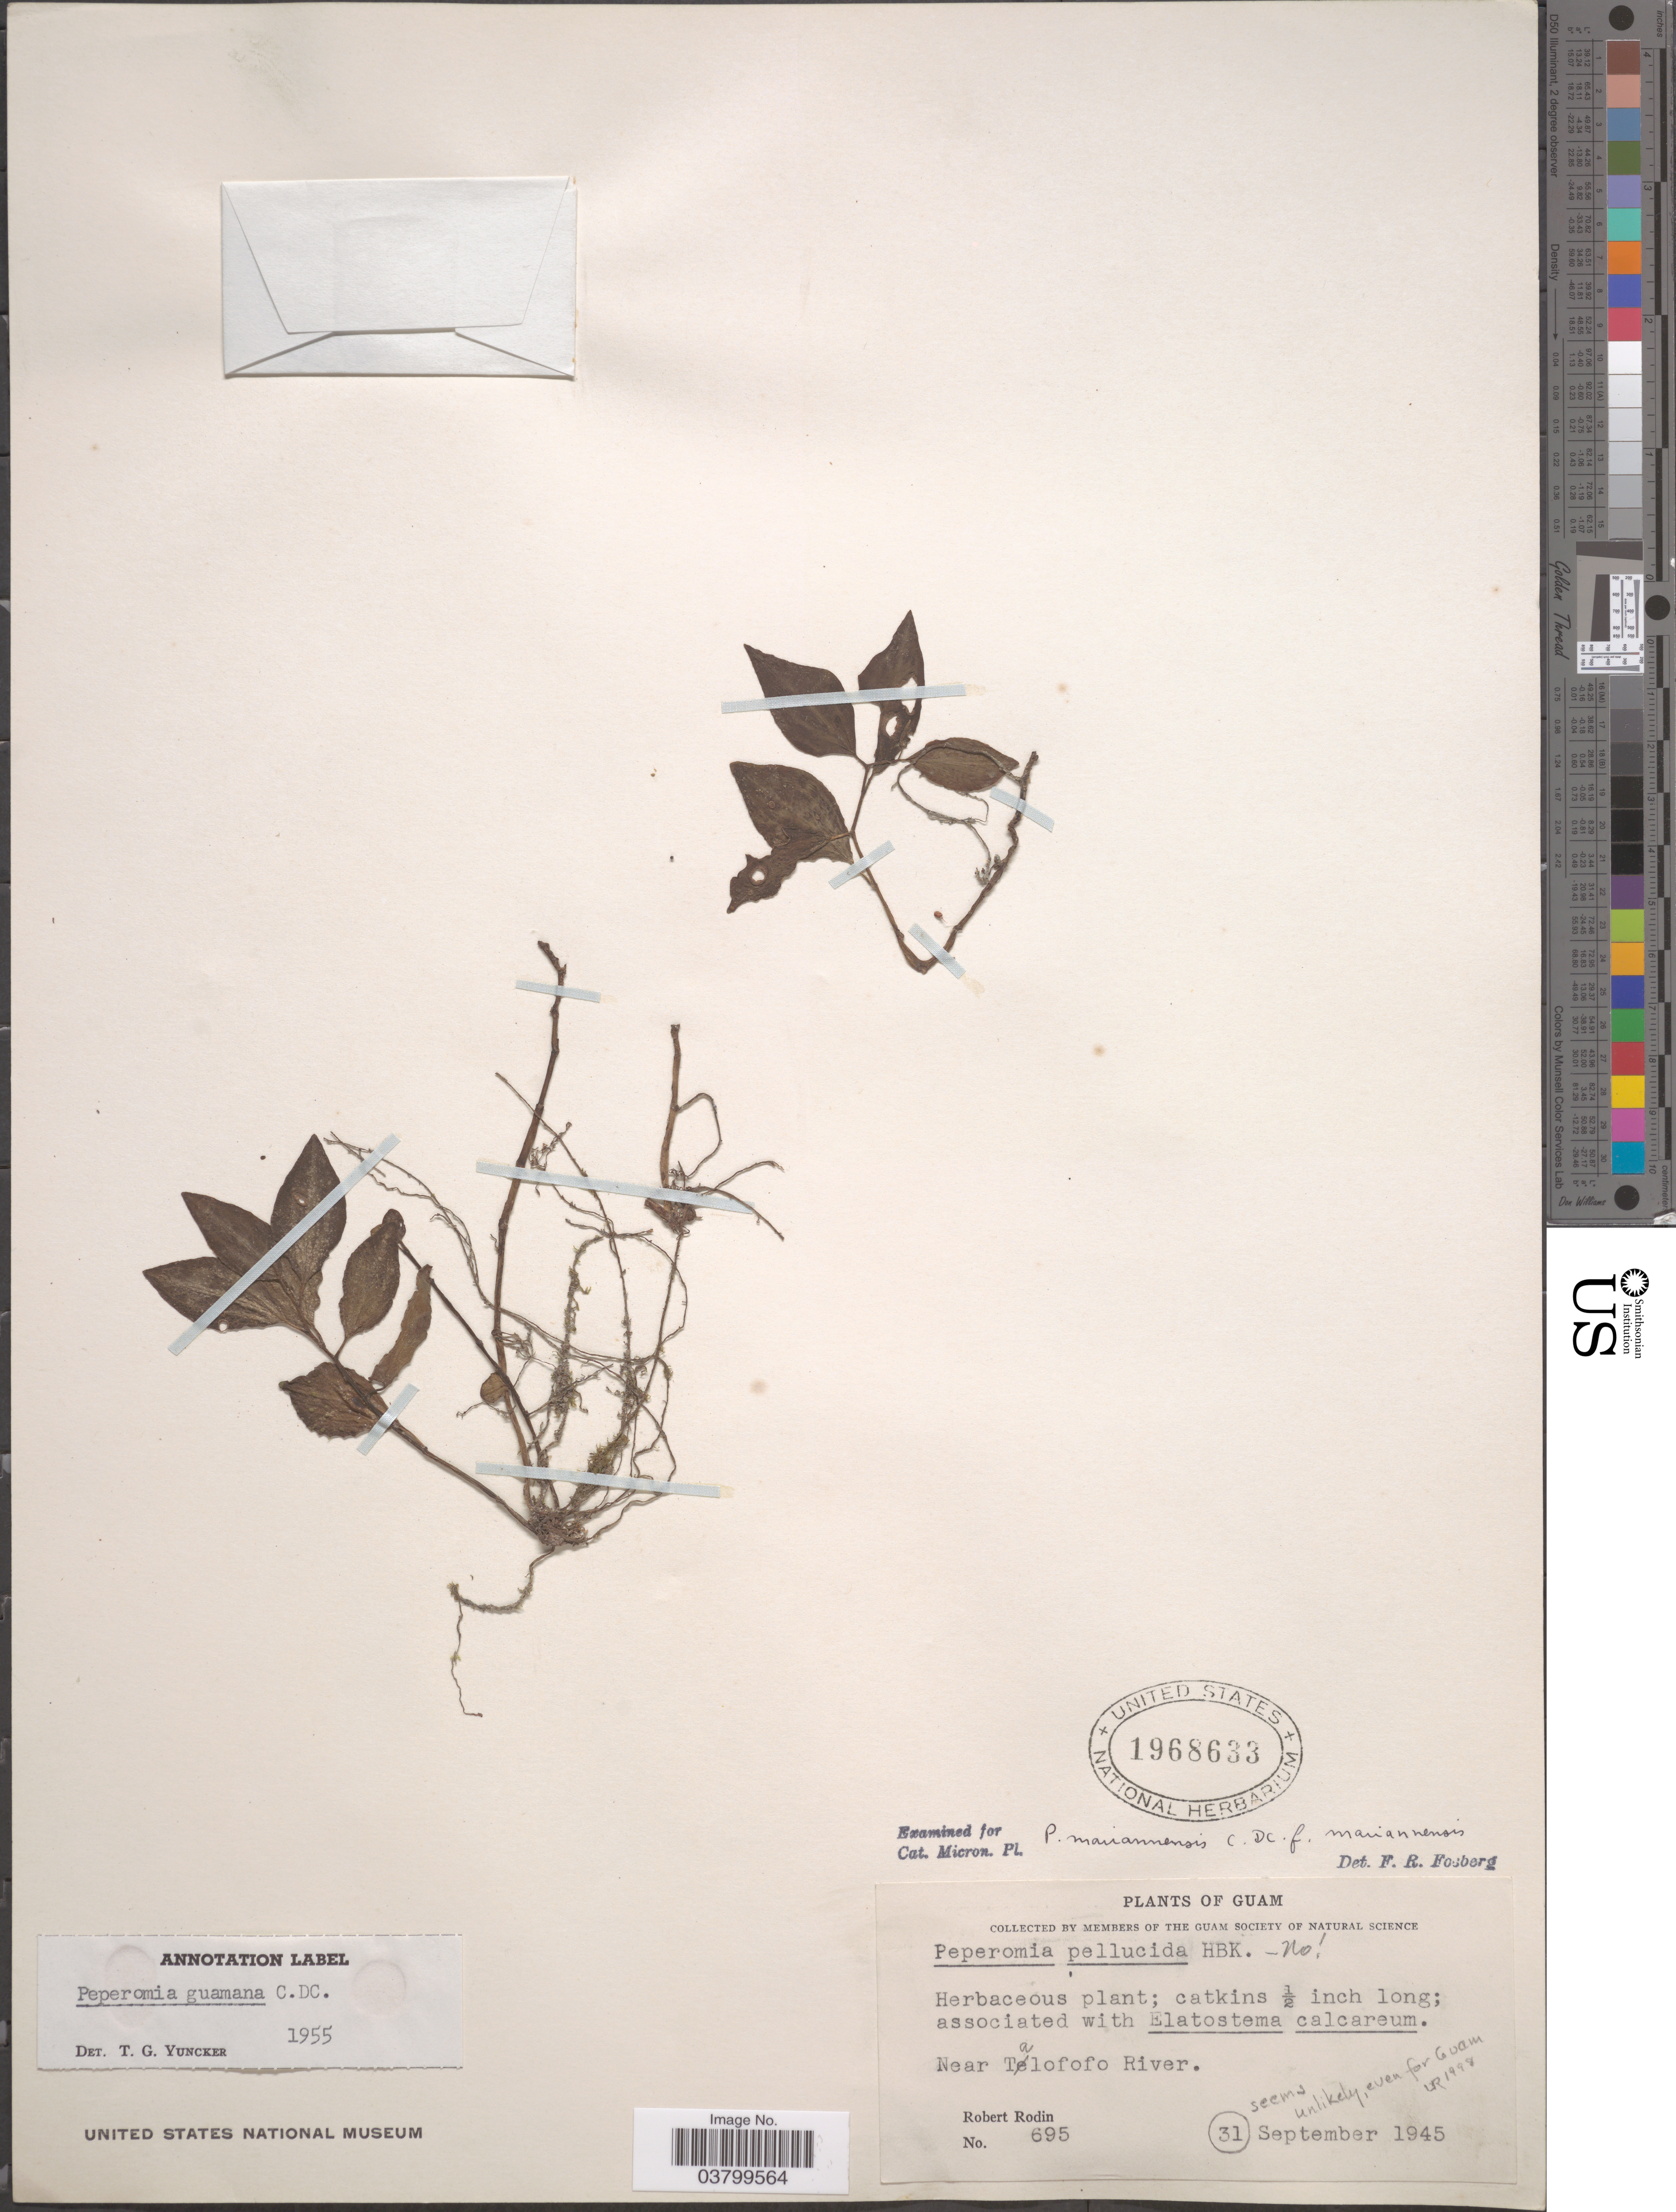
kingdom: Plantae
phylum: Tracheophyta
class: Magnoliopsida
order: Piperales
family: Piperaceae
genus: Peperomia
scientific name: Peperomia mariannensis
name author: C. DC.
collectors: R. Rodin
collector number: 695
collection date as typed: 31 September 1945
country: Guam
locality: Near Talofofo River.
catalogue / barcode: US 1968633